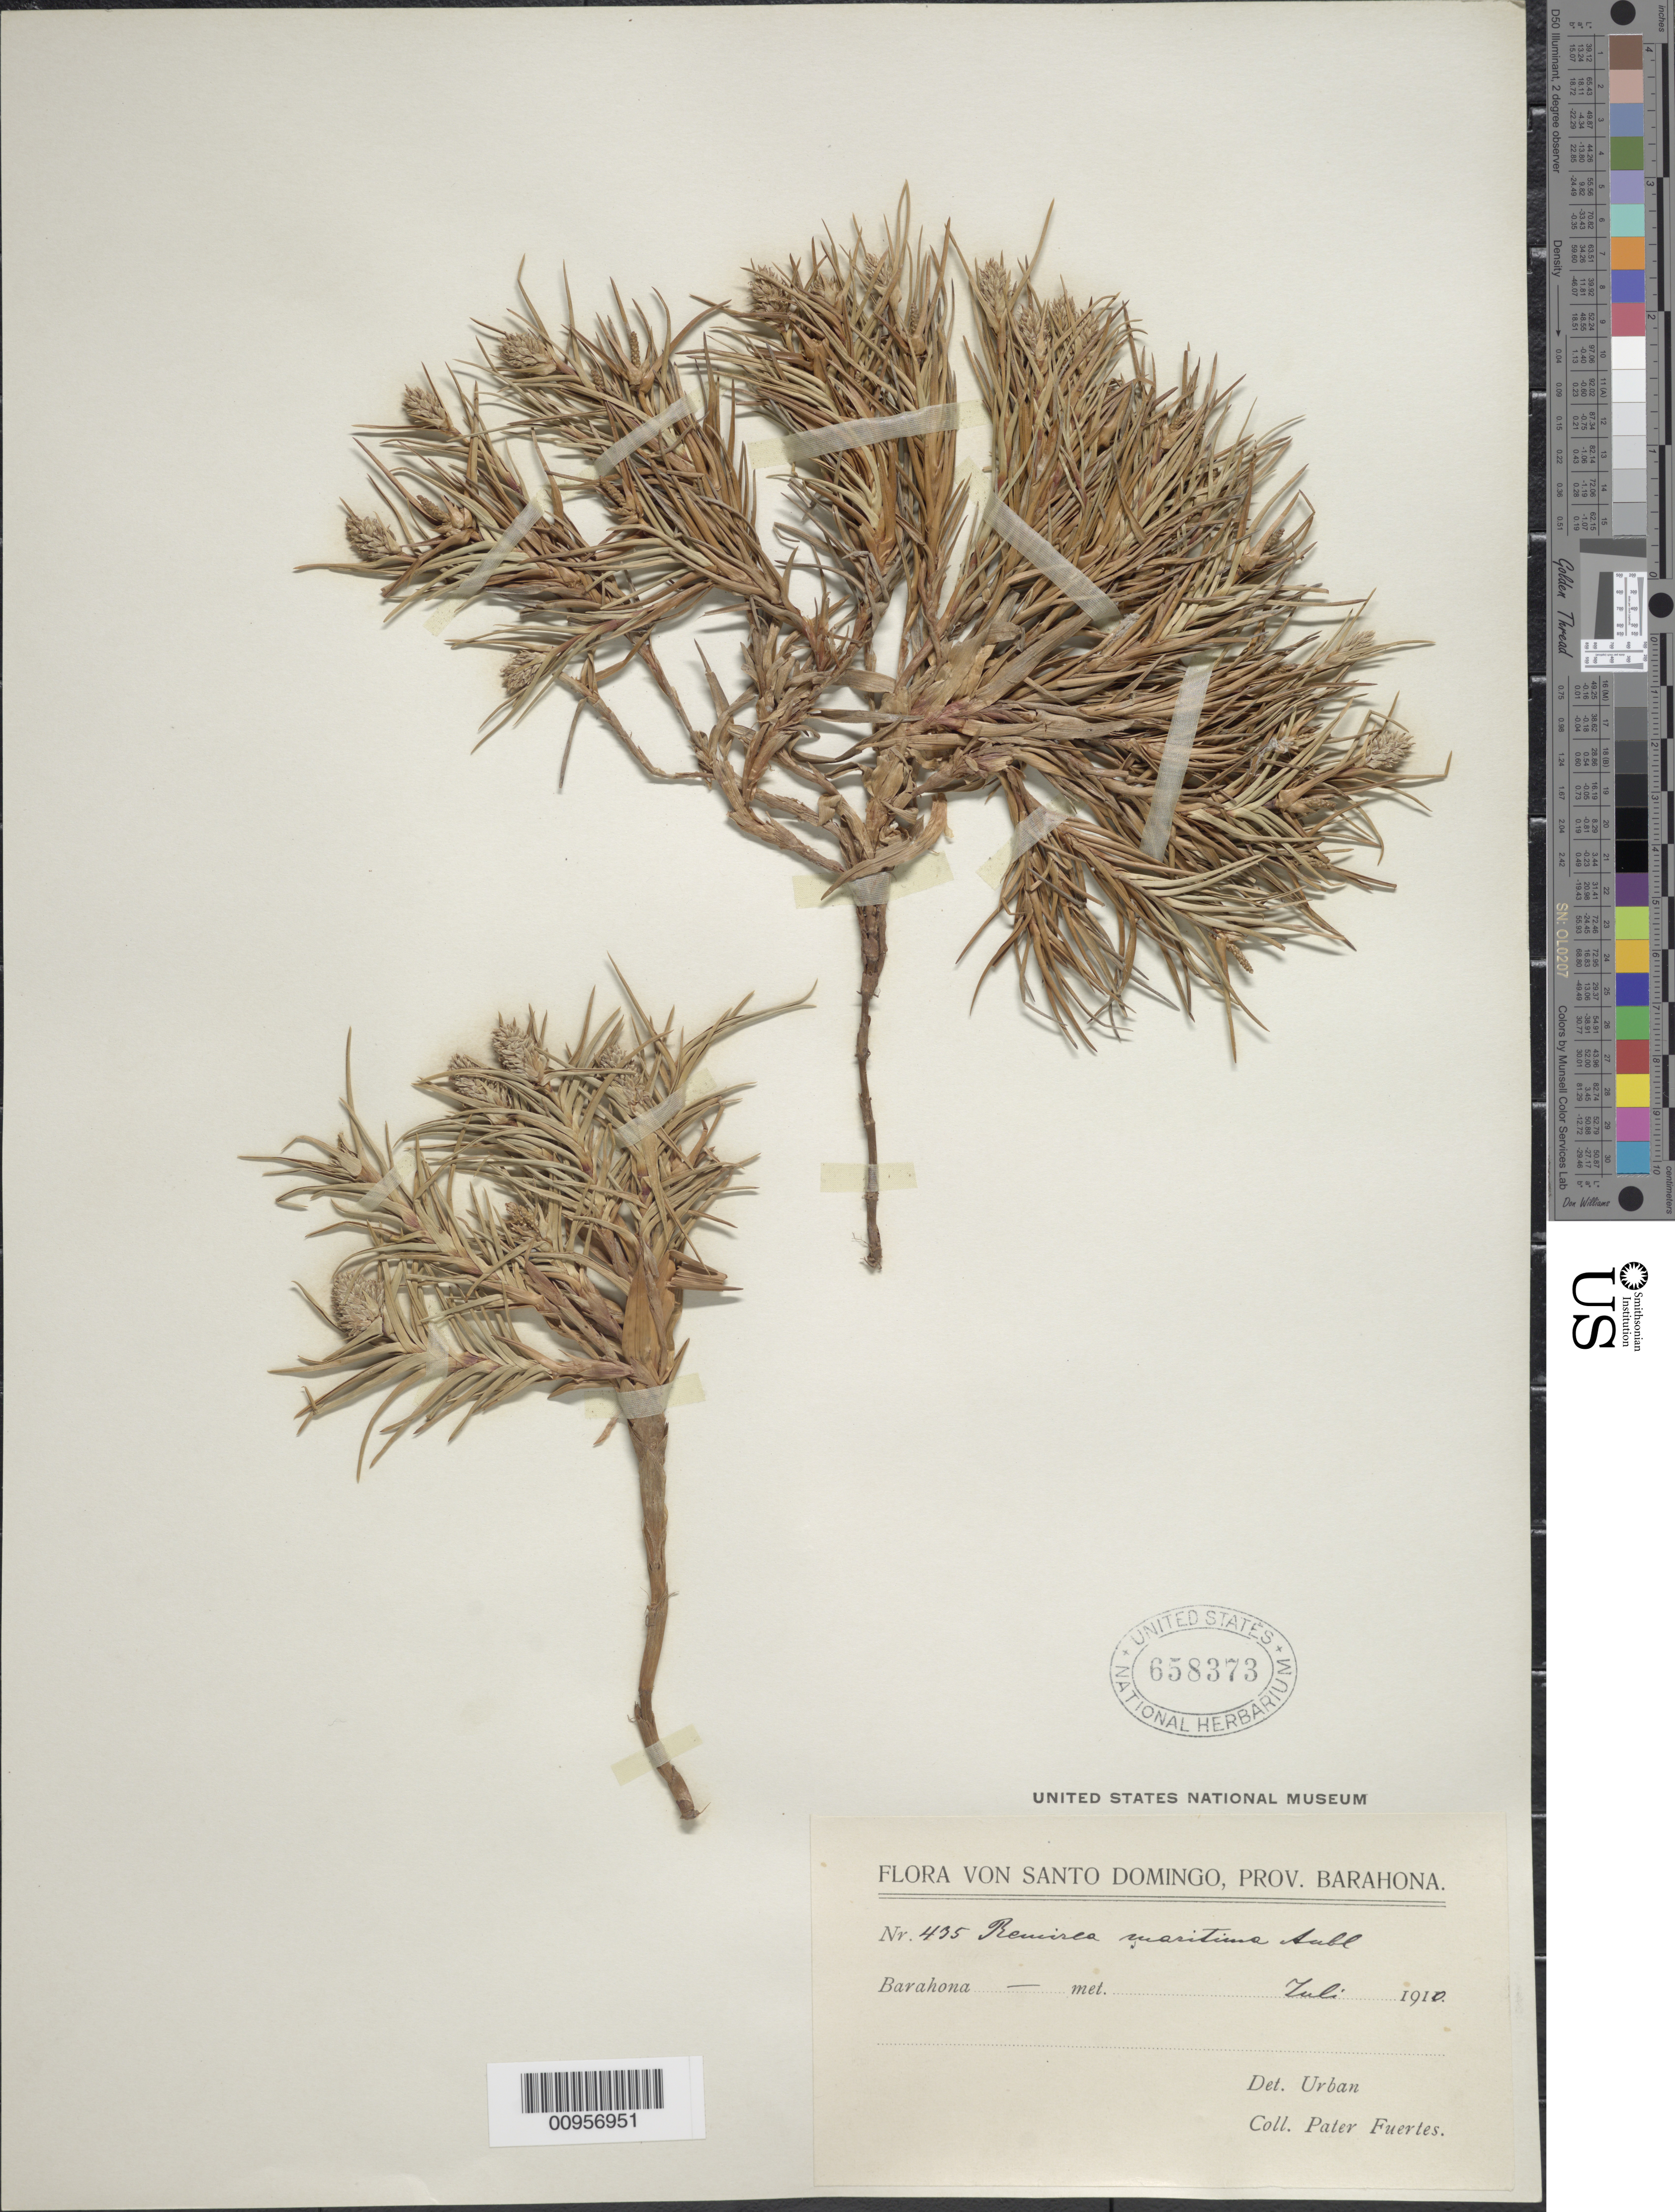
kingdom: Plantae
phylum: Tracheophyta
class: Liliopsida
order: Poales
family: Cyperaceae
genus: Cyperus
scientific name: Cyperus pedunculatus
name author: (R. Br.) J. Kern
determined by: Strong, M. T., (US), Smithsonian Institution - National Museum of Natural History (UNITED STATES)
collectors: M. D. Fuertes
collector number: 435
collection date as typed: Jul 1910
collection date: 1910-07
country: Dominican Republic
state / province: Barahona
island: Hispaniola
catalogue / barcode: US 658373